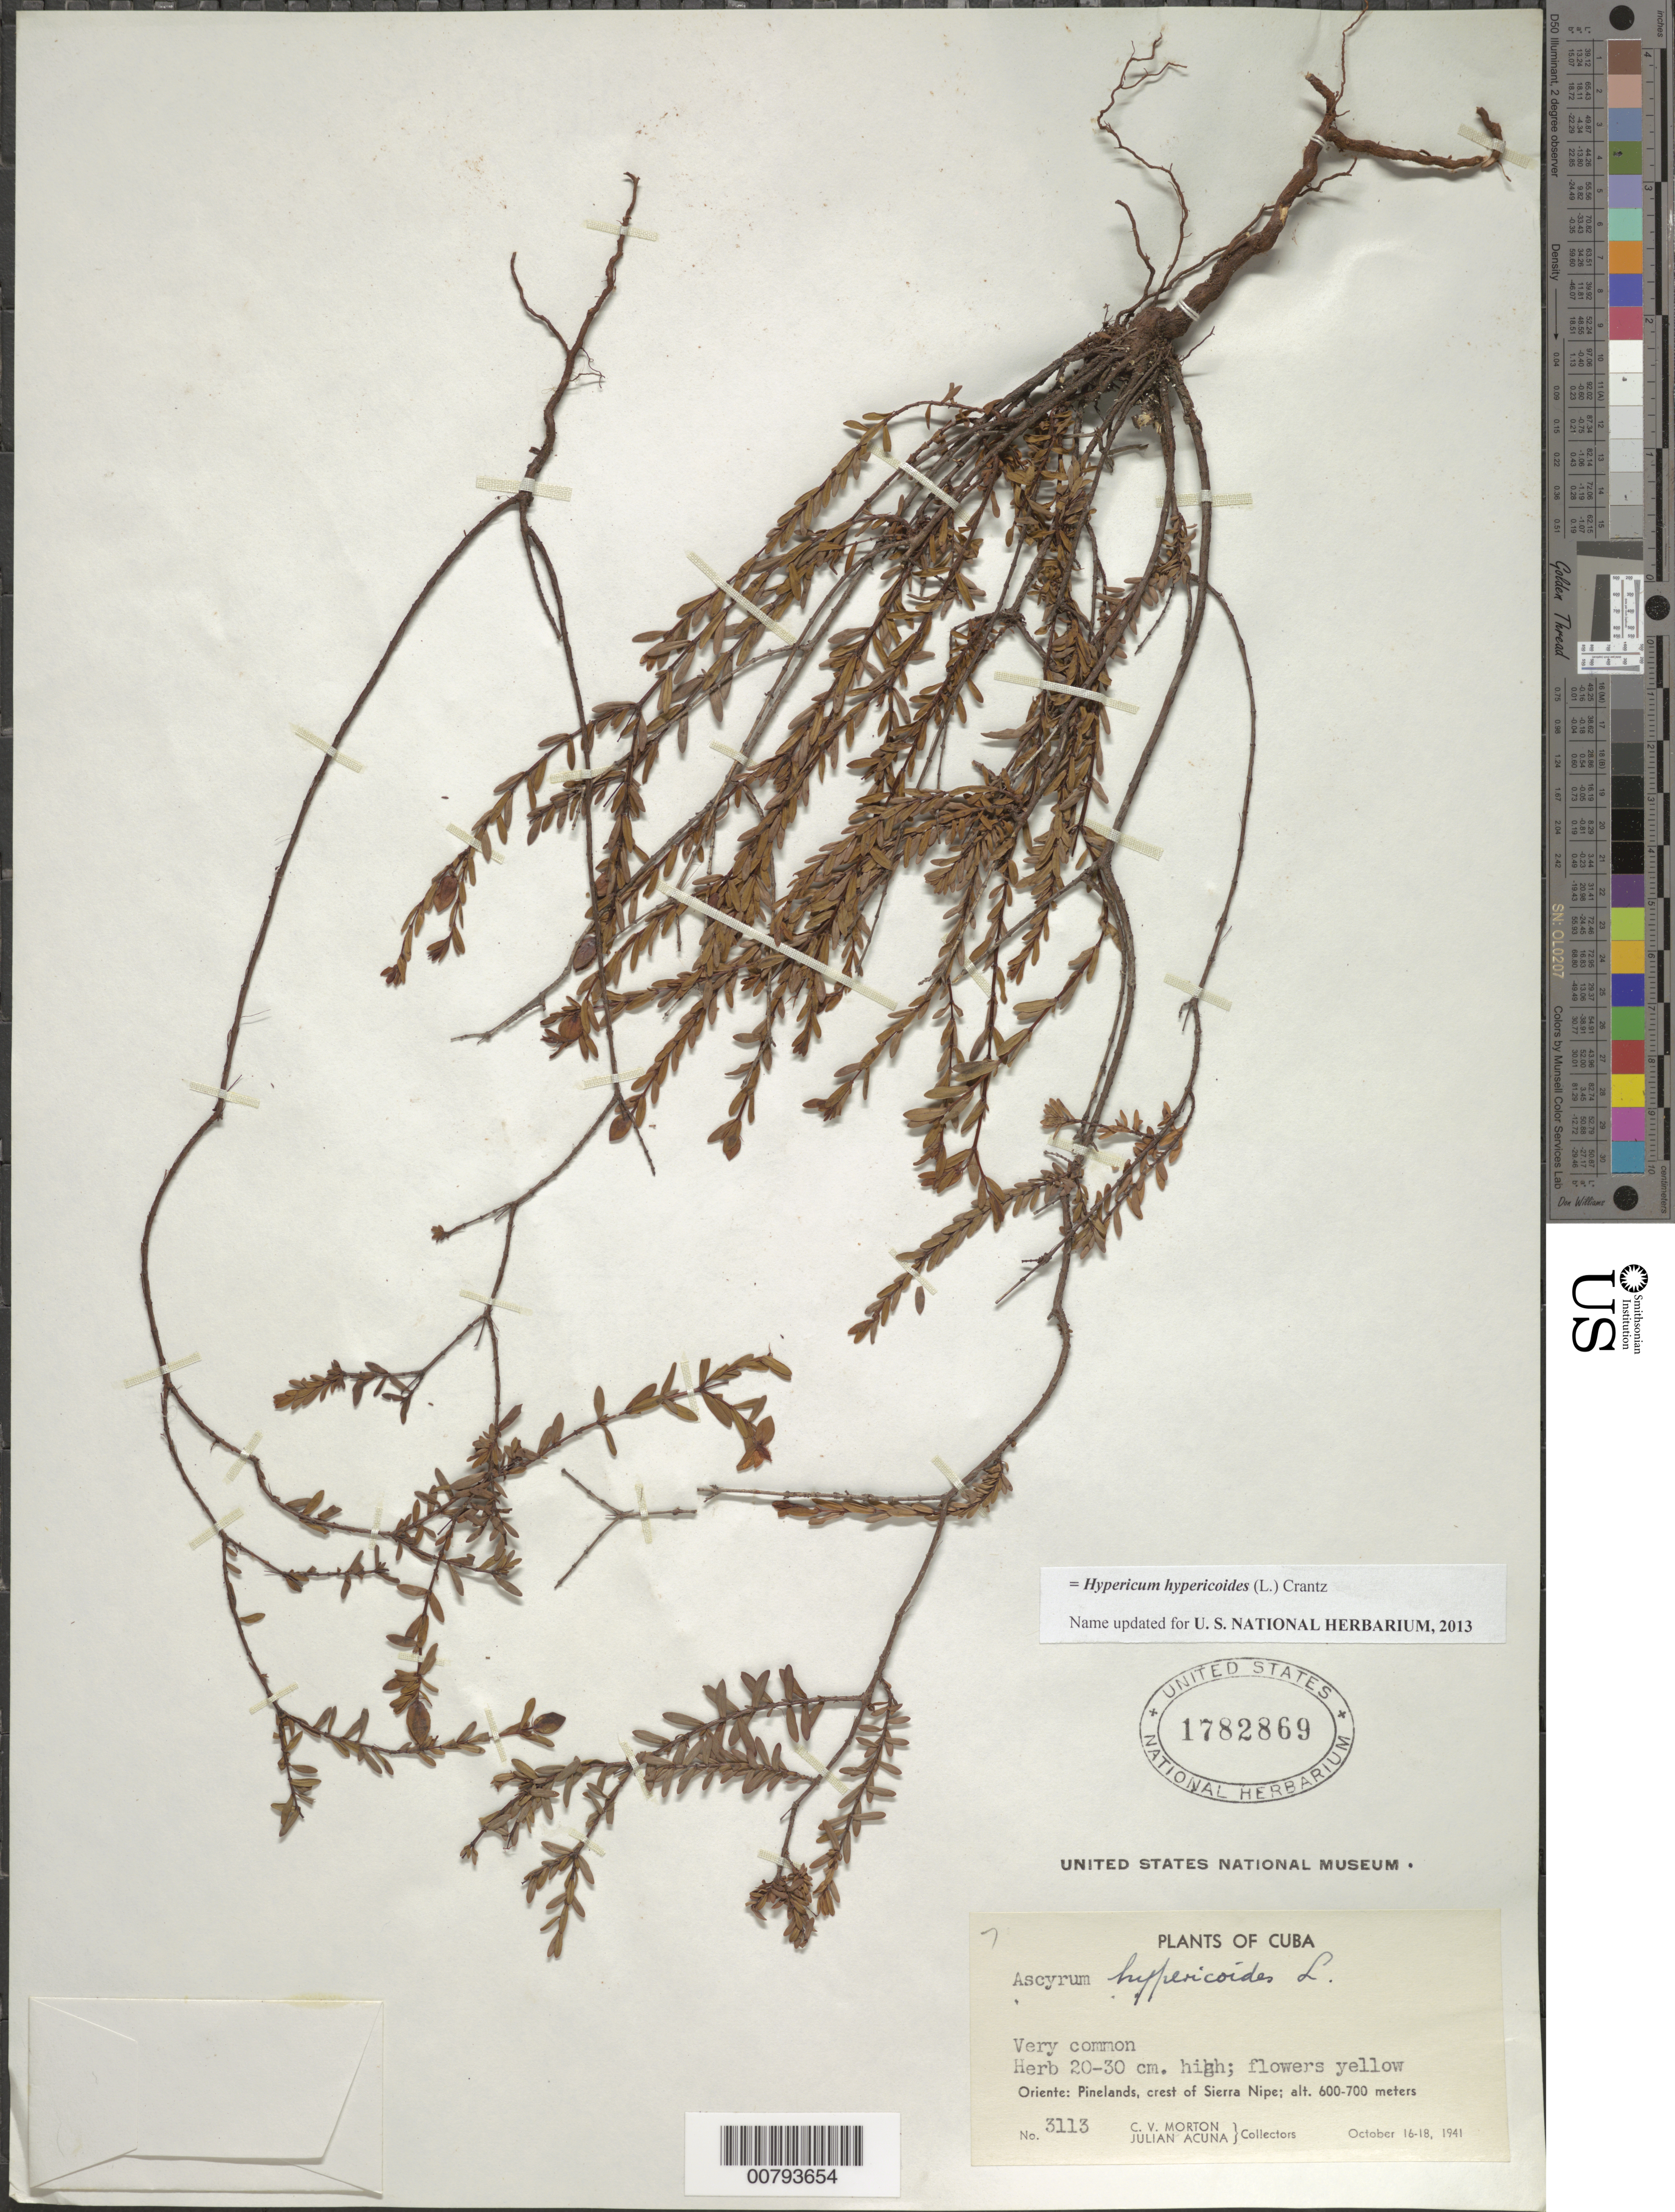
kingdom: Plantae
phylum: Tracheophyta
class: Magnoliopsida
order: Malpighiales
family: Hypericaceae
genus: Hypericum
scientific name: Hypericum hypericoides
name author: (L.) Crantz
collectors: C. V. Morton & J. Acuña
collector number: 3113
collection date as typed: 16 Oct 1941 to 18 Oct 1941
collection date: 1941-10-16/1941-10-18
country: Cuba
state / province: Oriente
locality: Crest of Sierra Nipe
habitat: Pinelands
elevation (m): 600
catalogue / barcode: US 1782869